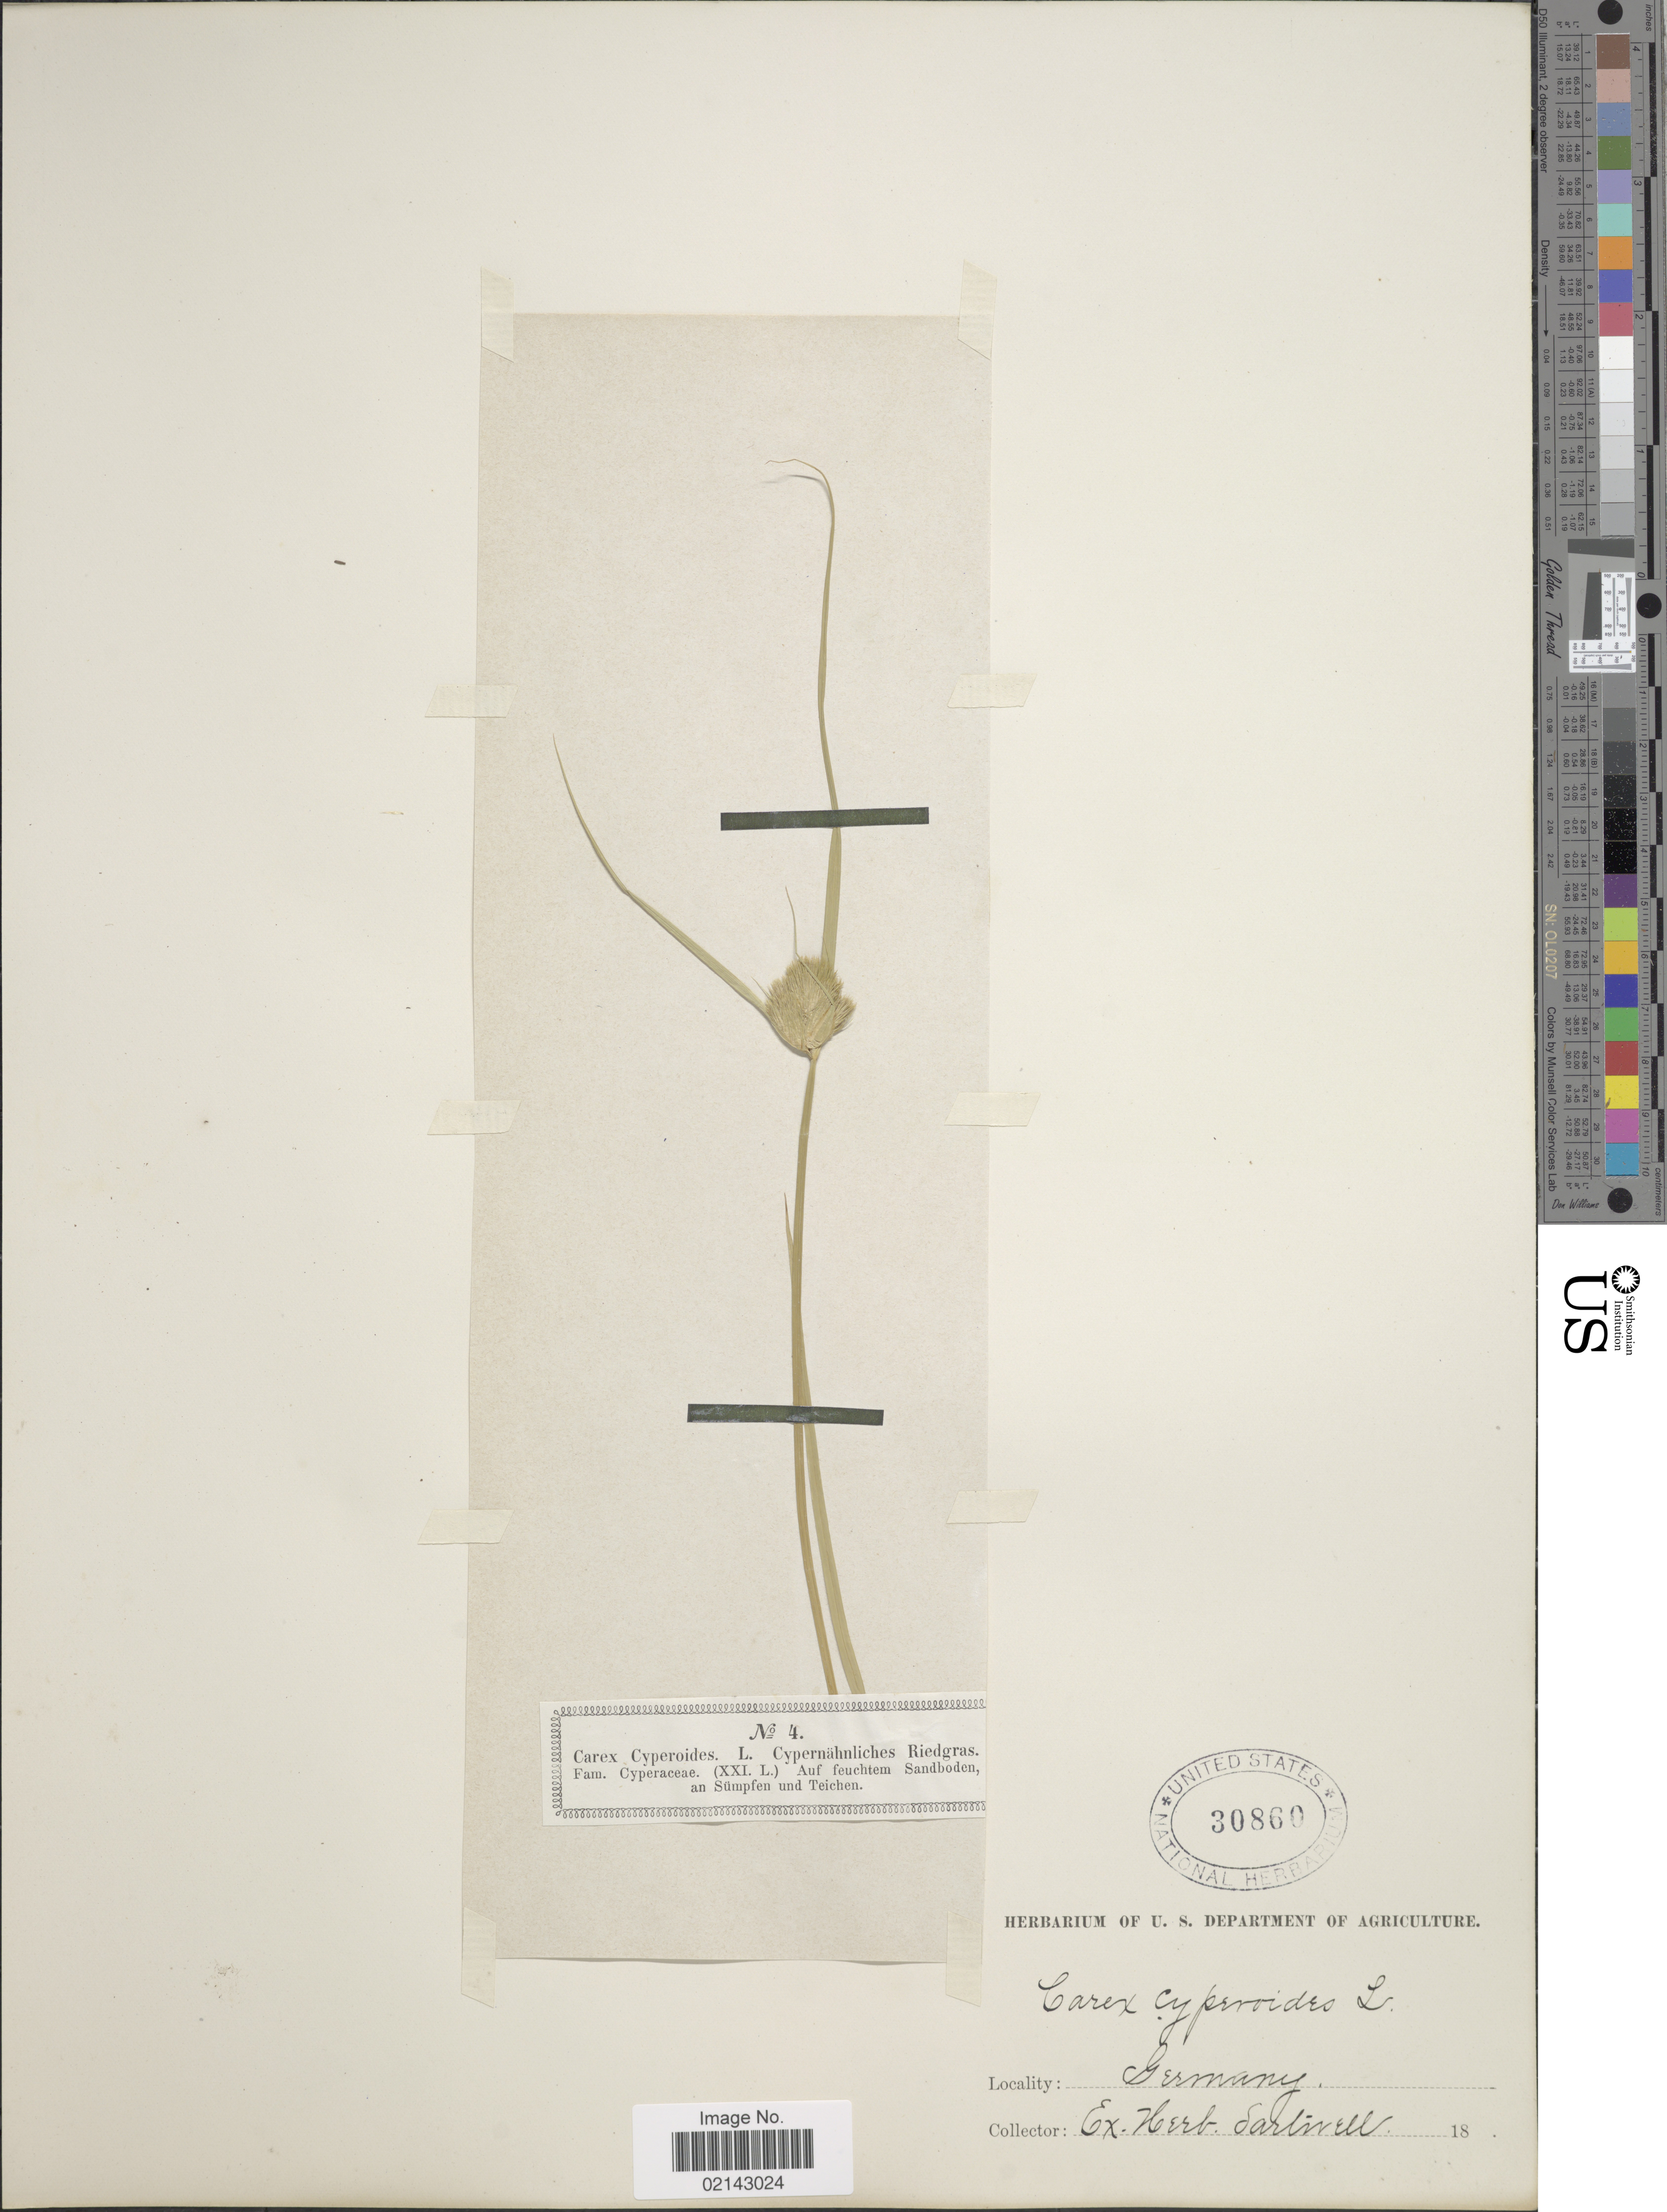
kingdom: Plantae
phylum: Tracheophyta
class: Liliopsida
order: Poales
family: Cyperaceae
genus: Carex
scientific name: Carex bohemica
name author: Schreb.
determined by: Strong, Mark T., (BOT), Smithsonian Institution - National Museum of Natural History (UNITED STATES)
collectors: ex herb. Sartwell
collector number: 4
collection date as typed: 18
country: Germany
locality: Auf feuchtem Sandboden, an Sumpfen und Teichen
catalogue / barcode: US 30860